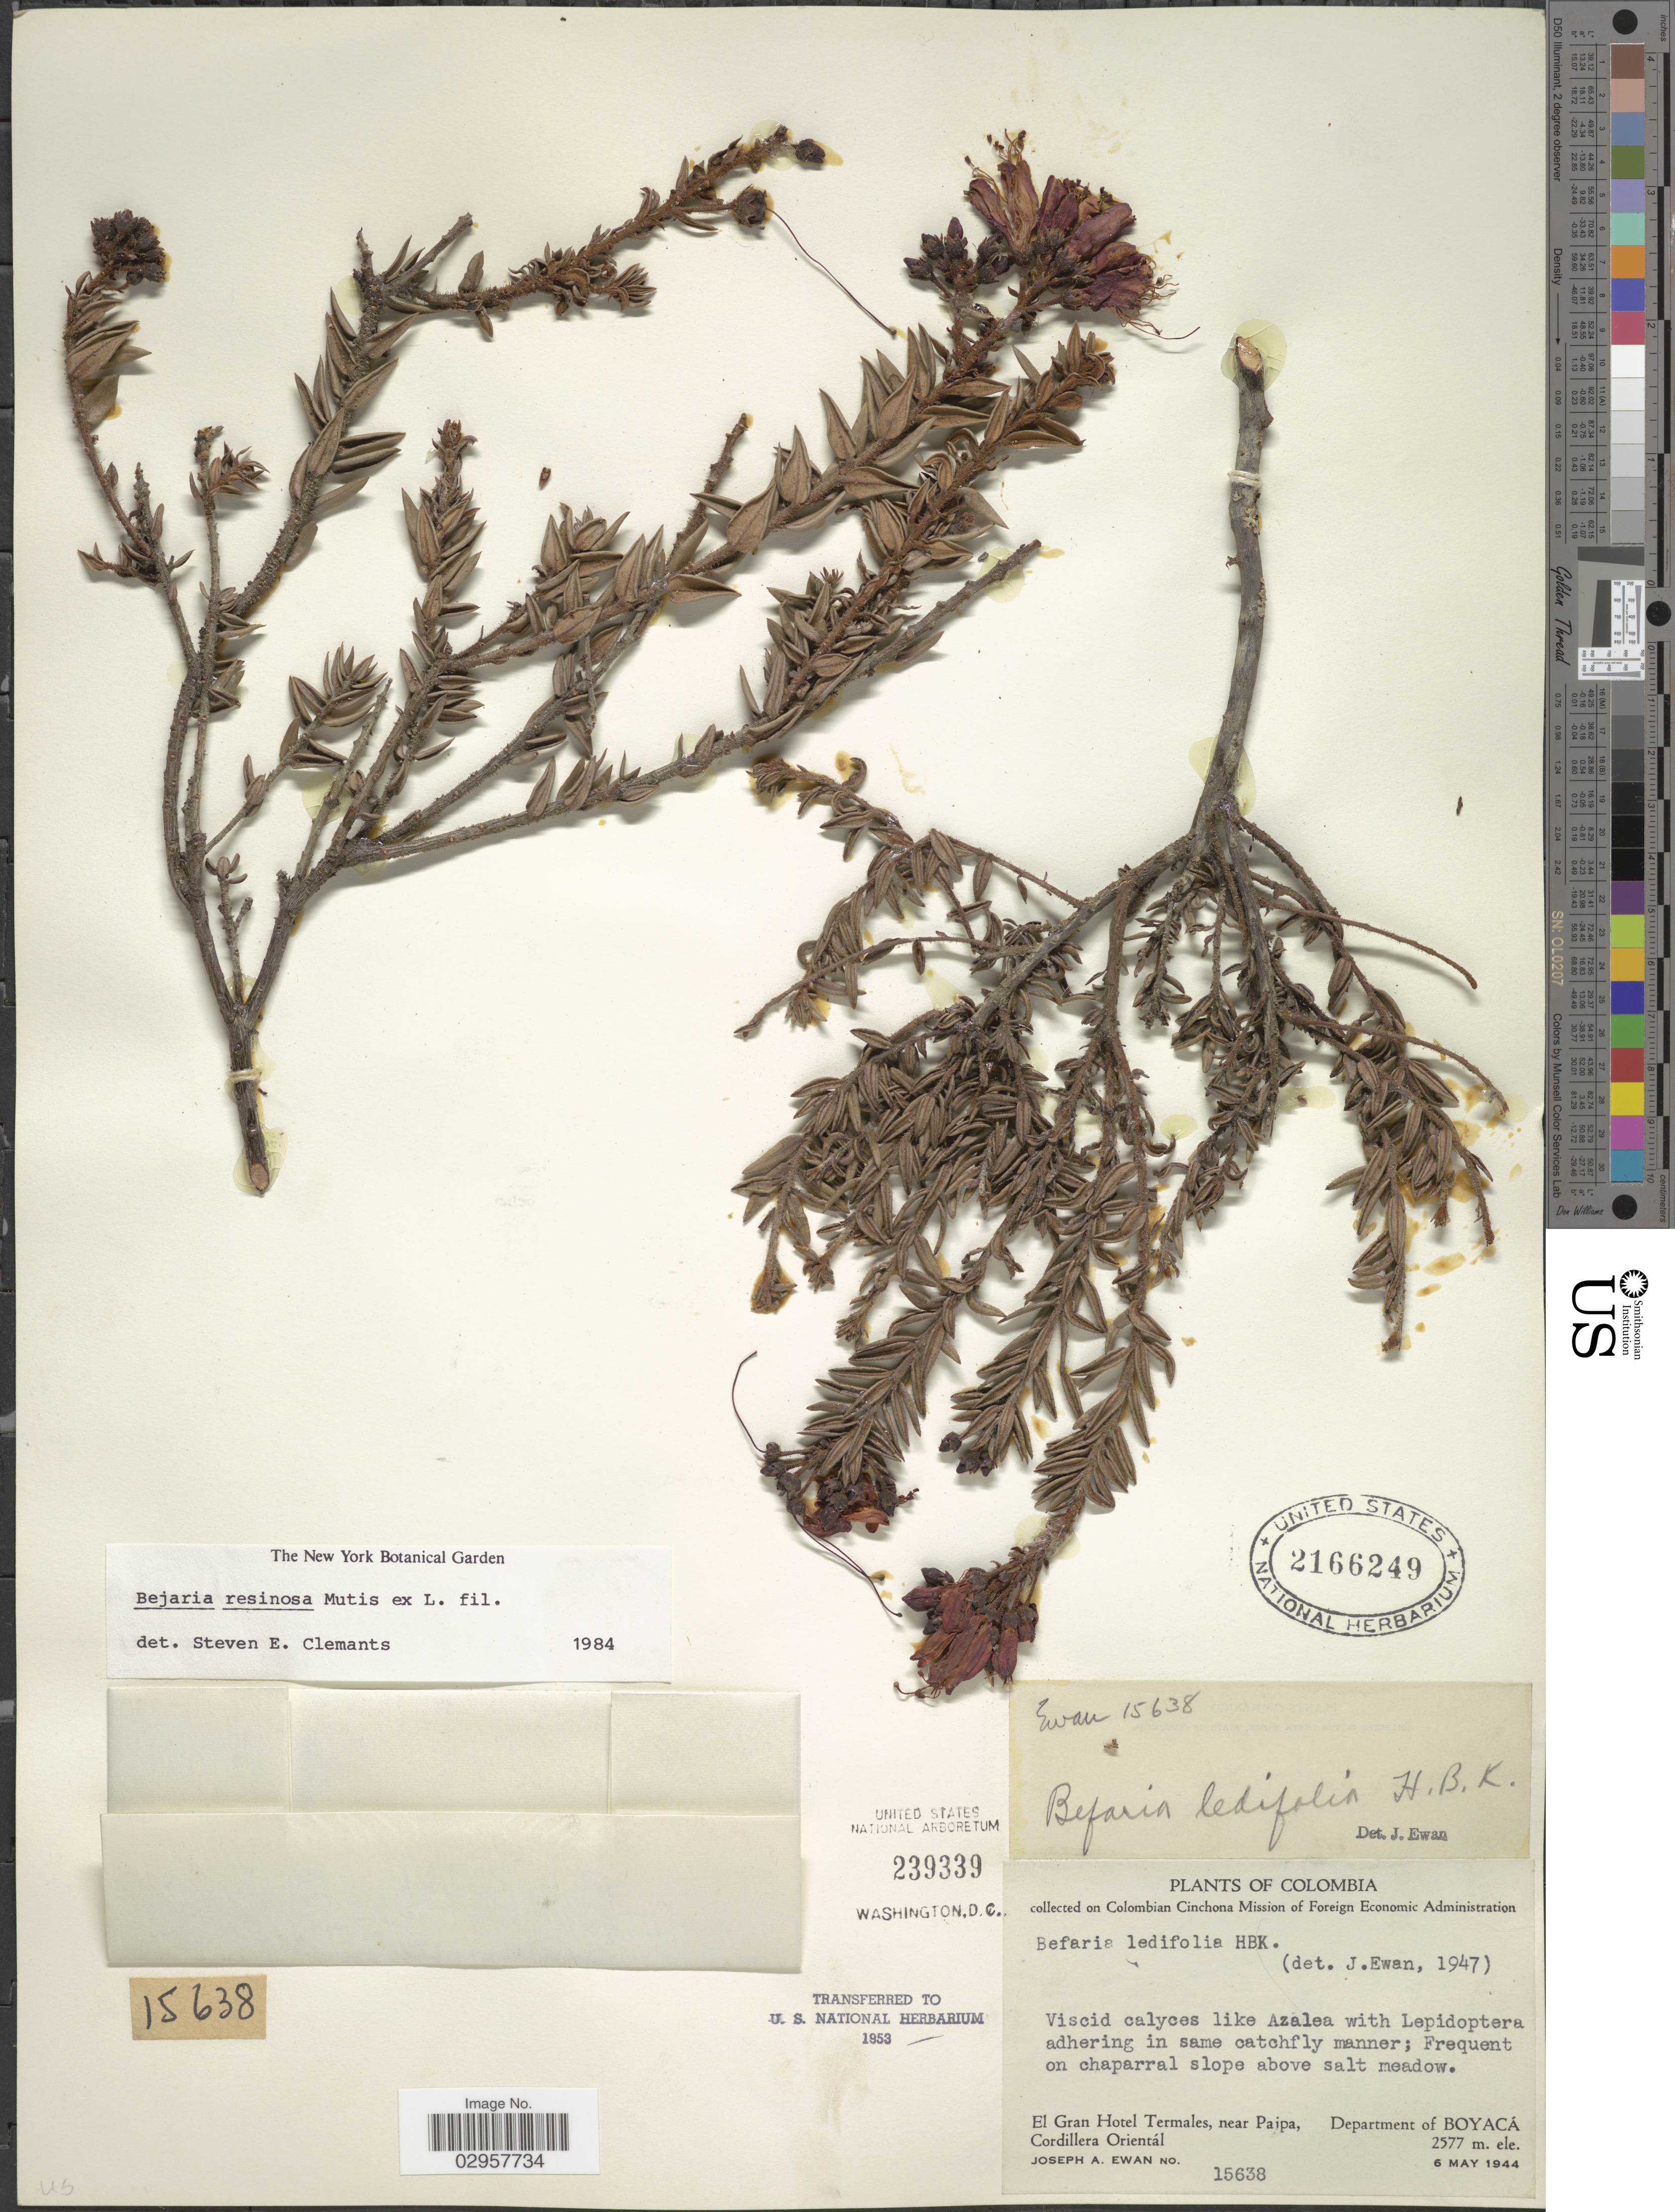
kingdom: Plantae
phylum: Tracheophyta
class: Magnoliopsida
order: Ericales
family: Ericaceae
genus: Befaria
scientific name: Befaria resinosa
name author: Mutis ex L. f.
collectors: J. A. Ewan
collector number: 15638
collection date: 1944-05-06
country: Colombia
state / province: Boyacá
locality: El Gran Hotel Termales, near Paipa, Department of Boyacá. Cordillera Orientál.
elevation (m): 2577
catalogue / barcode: US 2166249